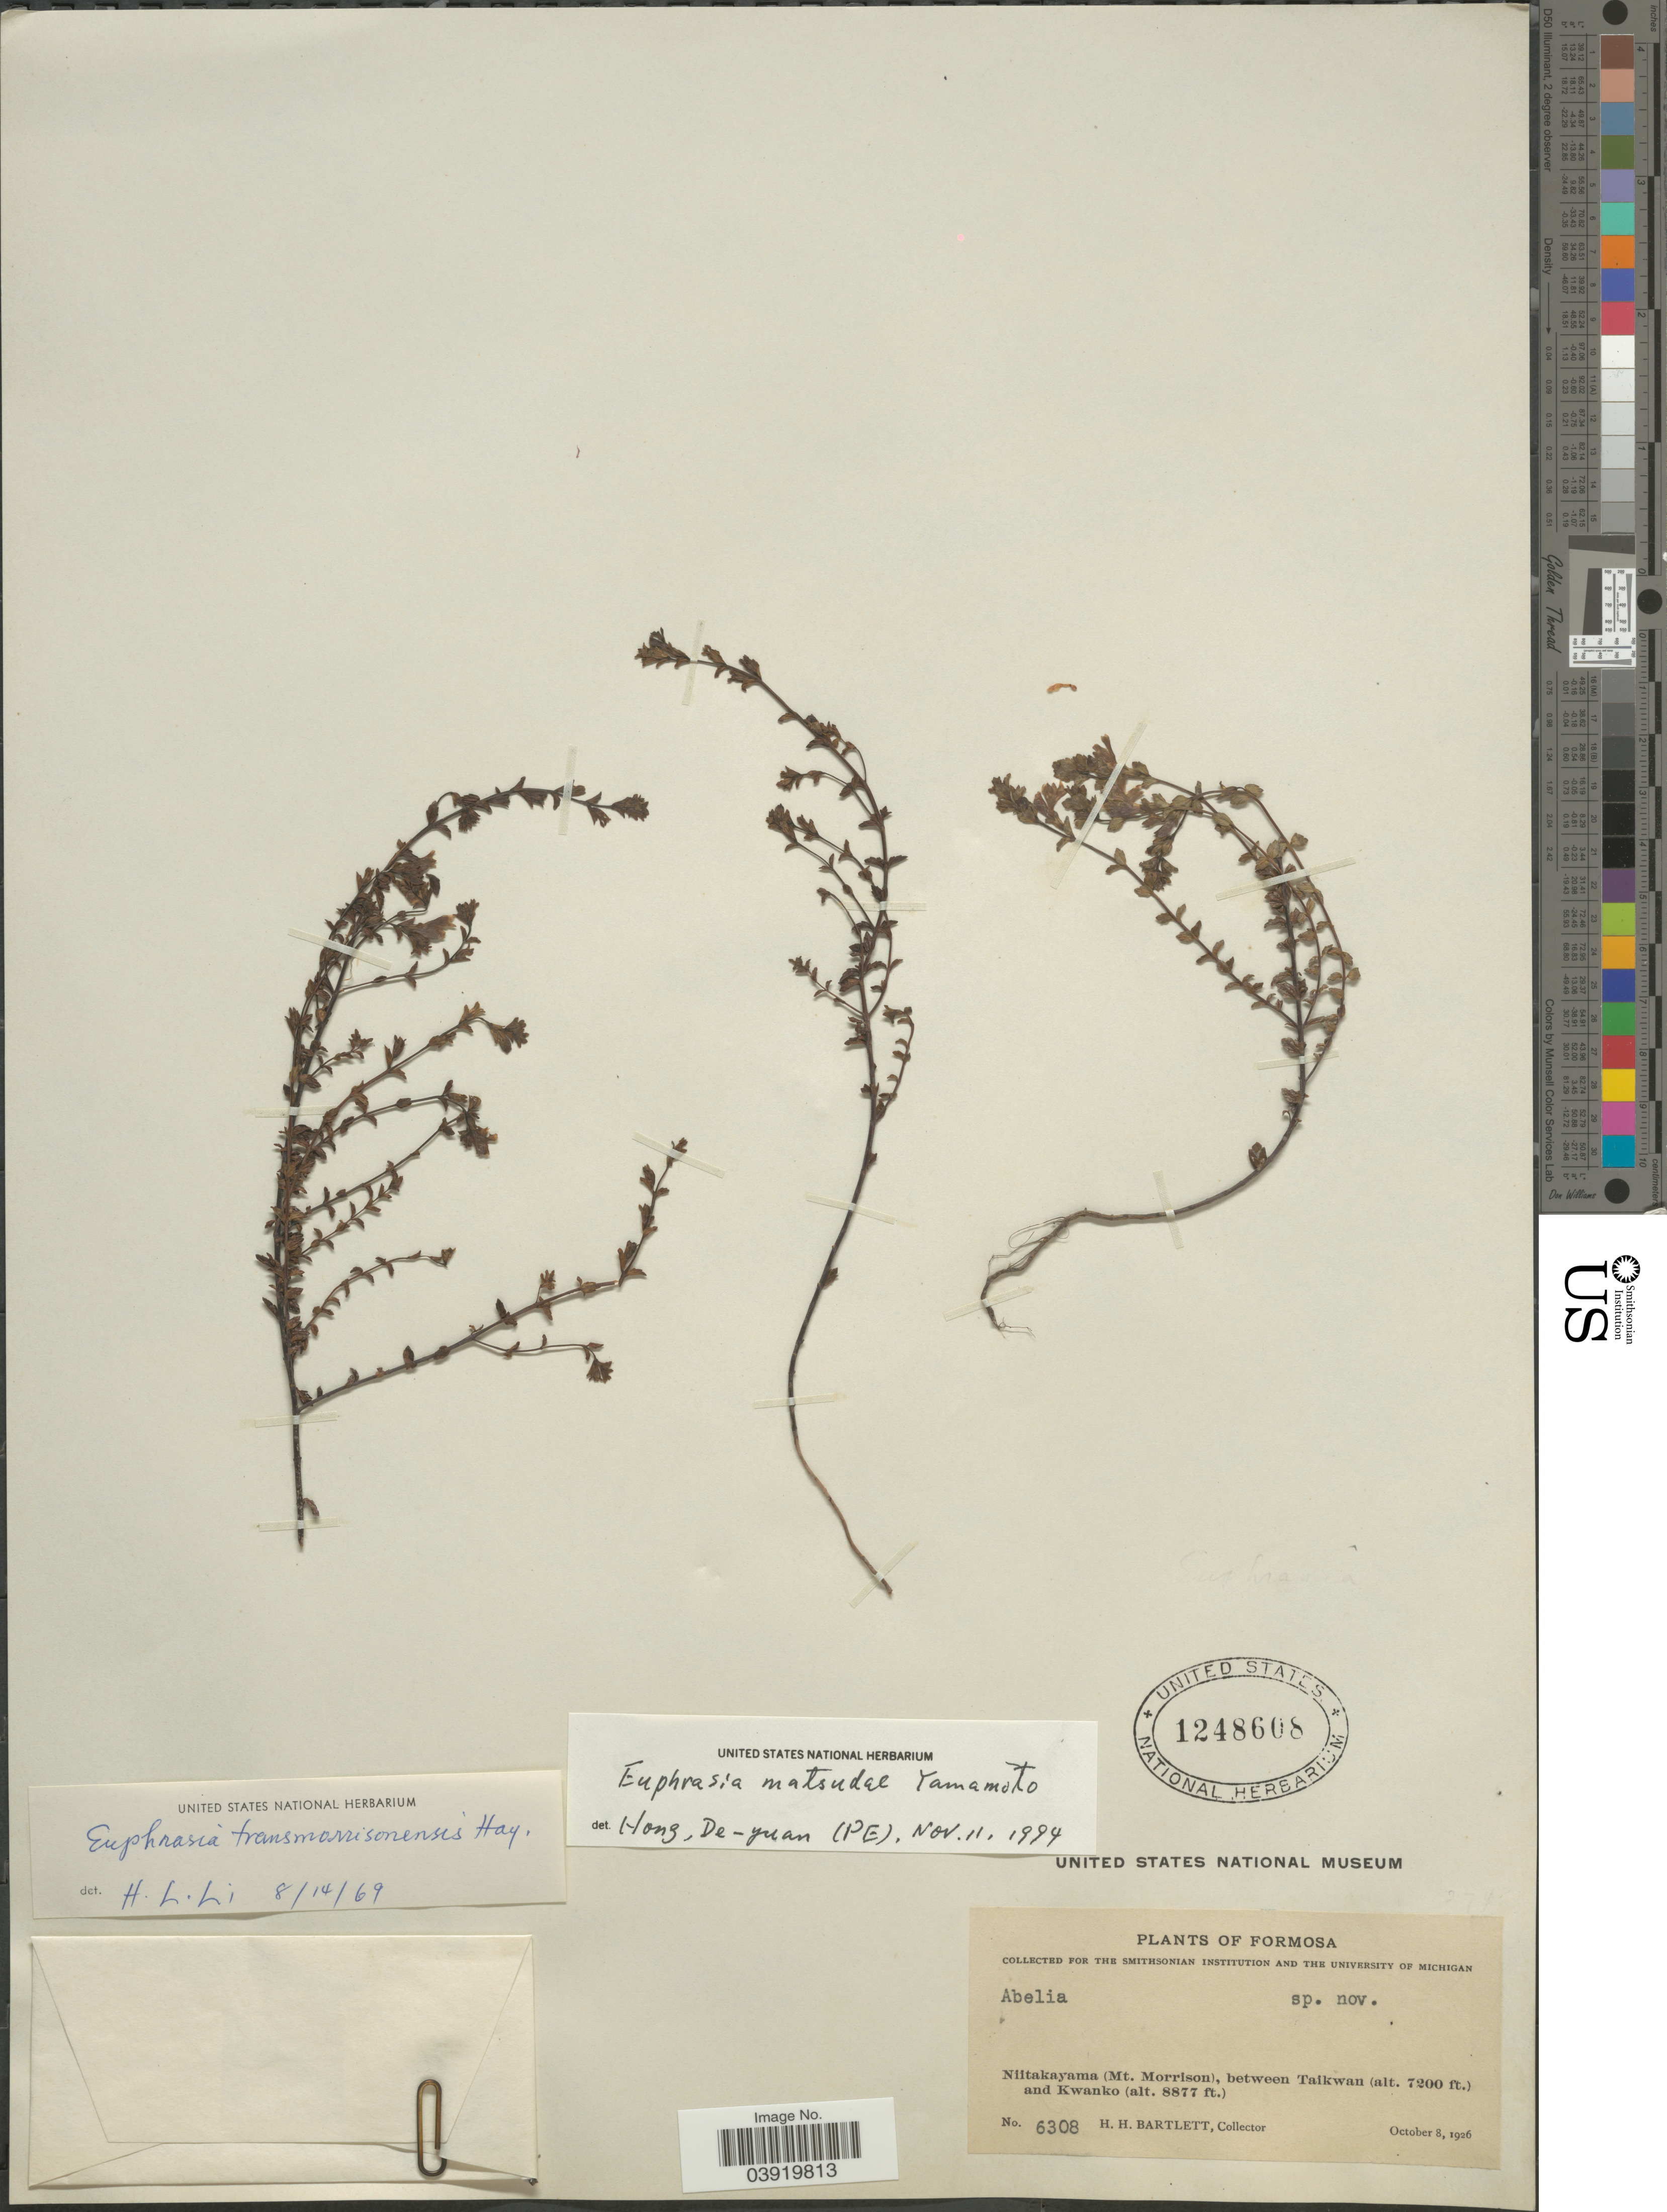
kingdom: Plantae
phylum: Tracheophyta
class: Magnoliopsida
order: Lamiales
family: Orobanchaceae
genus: Euphrasia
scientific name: Euphrasia transmorrisonensis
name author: Hayata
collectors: H. H. Bartlett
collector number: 6308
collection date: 1926-10-08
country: Taiwan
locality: Formosa. Niitakayama (Mt. Morrison), between Taikwan, and Kwanko.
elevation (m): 2195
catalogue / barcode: US 1248608